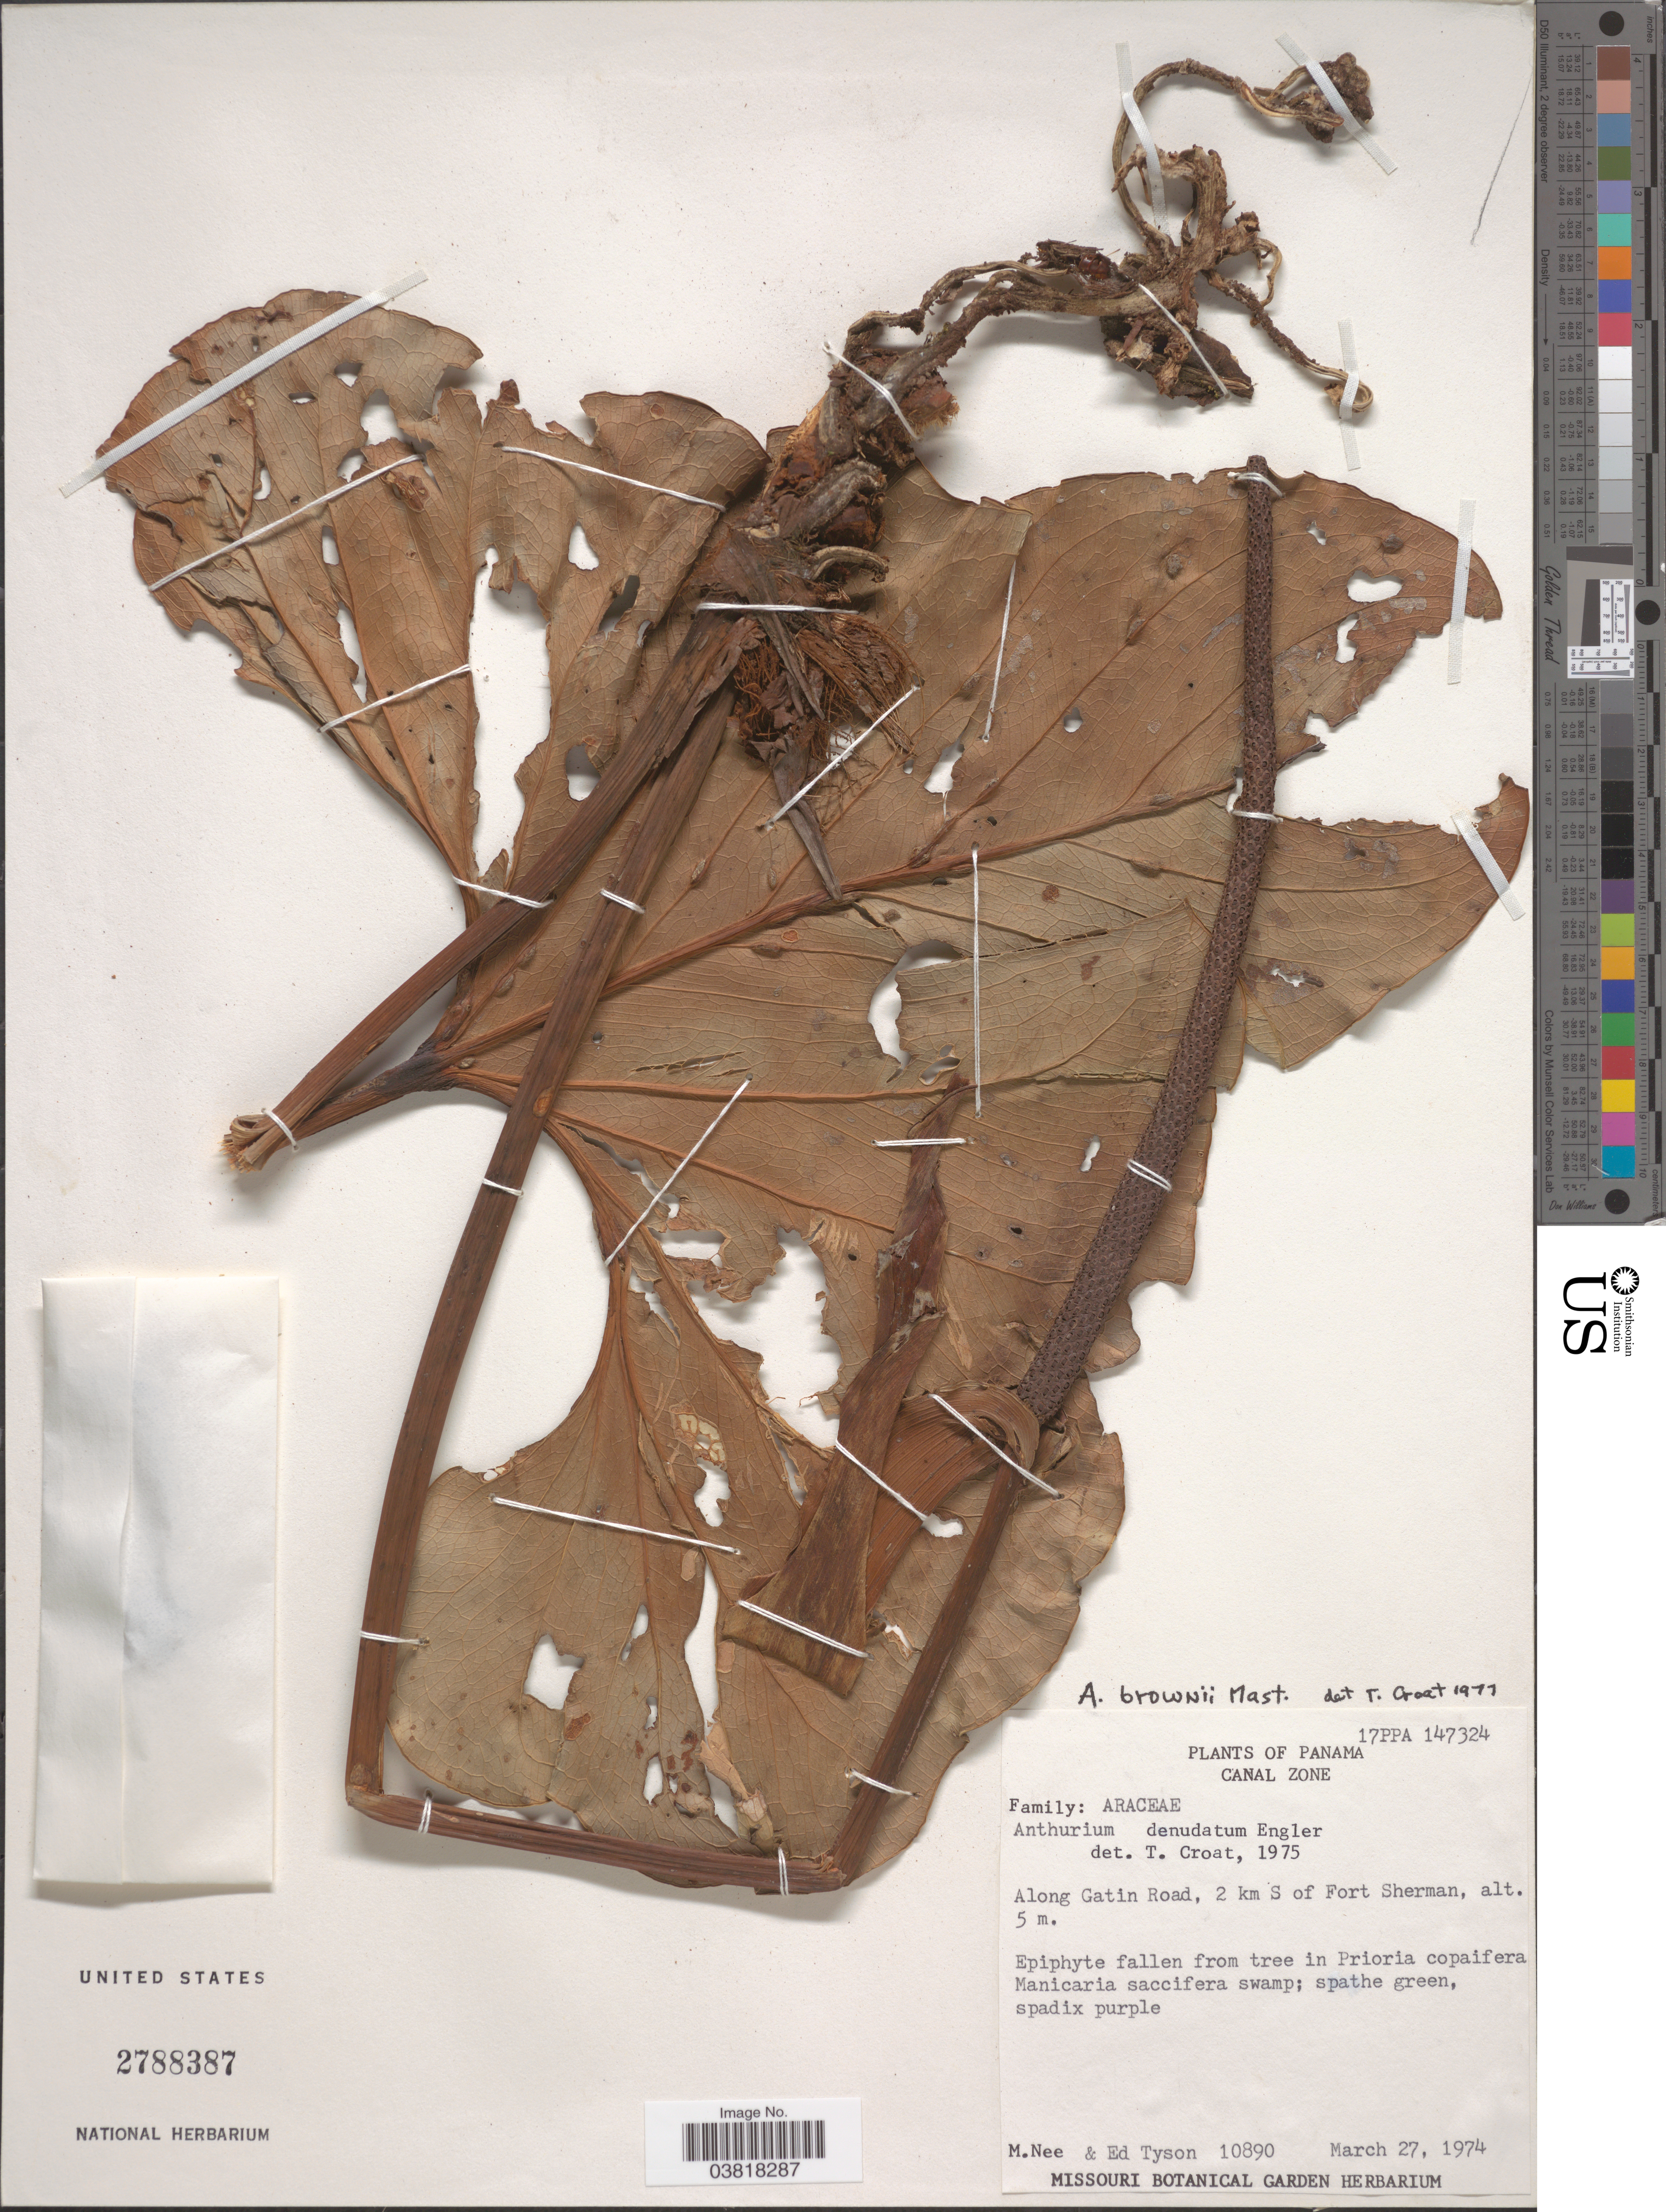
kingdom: Plantae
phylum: Tracheophyta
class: Liliopsida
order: Alismatales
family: Araceae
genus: Anthurium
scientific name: Anthurium brownii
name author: Mast.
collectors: M. Nee & E. Tyson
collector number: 10890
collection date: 1974-03-27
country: Panama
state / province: Colón / Panamá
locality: Canal Zone. Along Gatin Road, 2 km S of Fort Sherman.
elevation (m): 5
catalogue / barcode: US 2788387